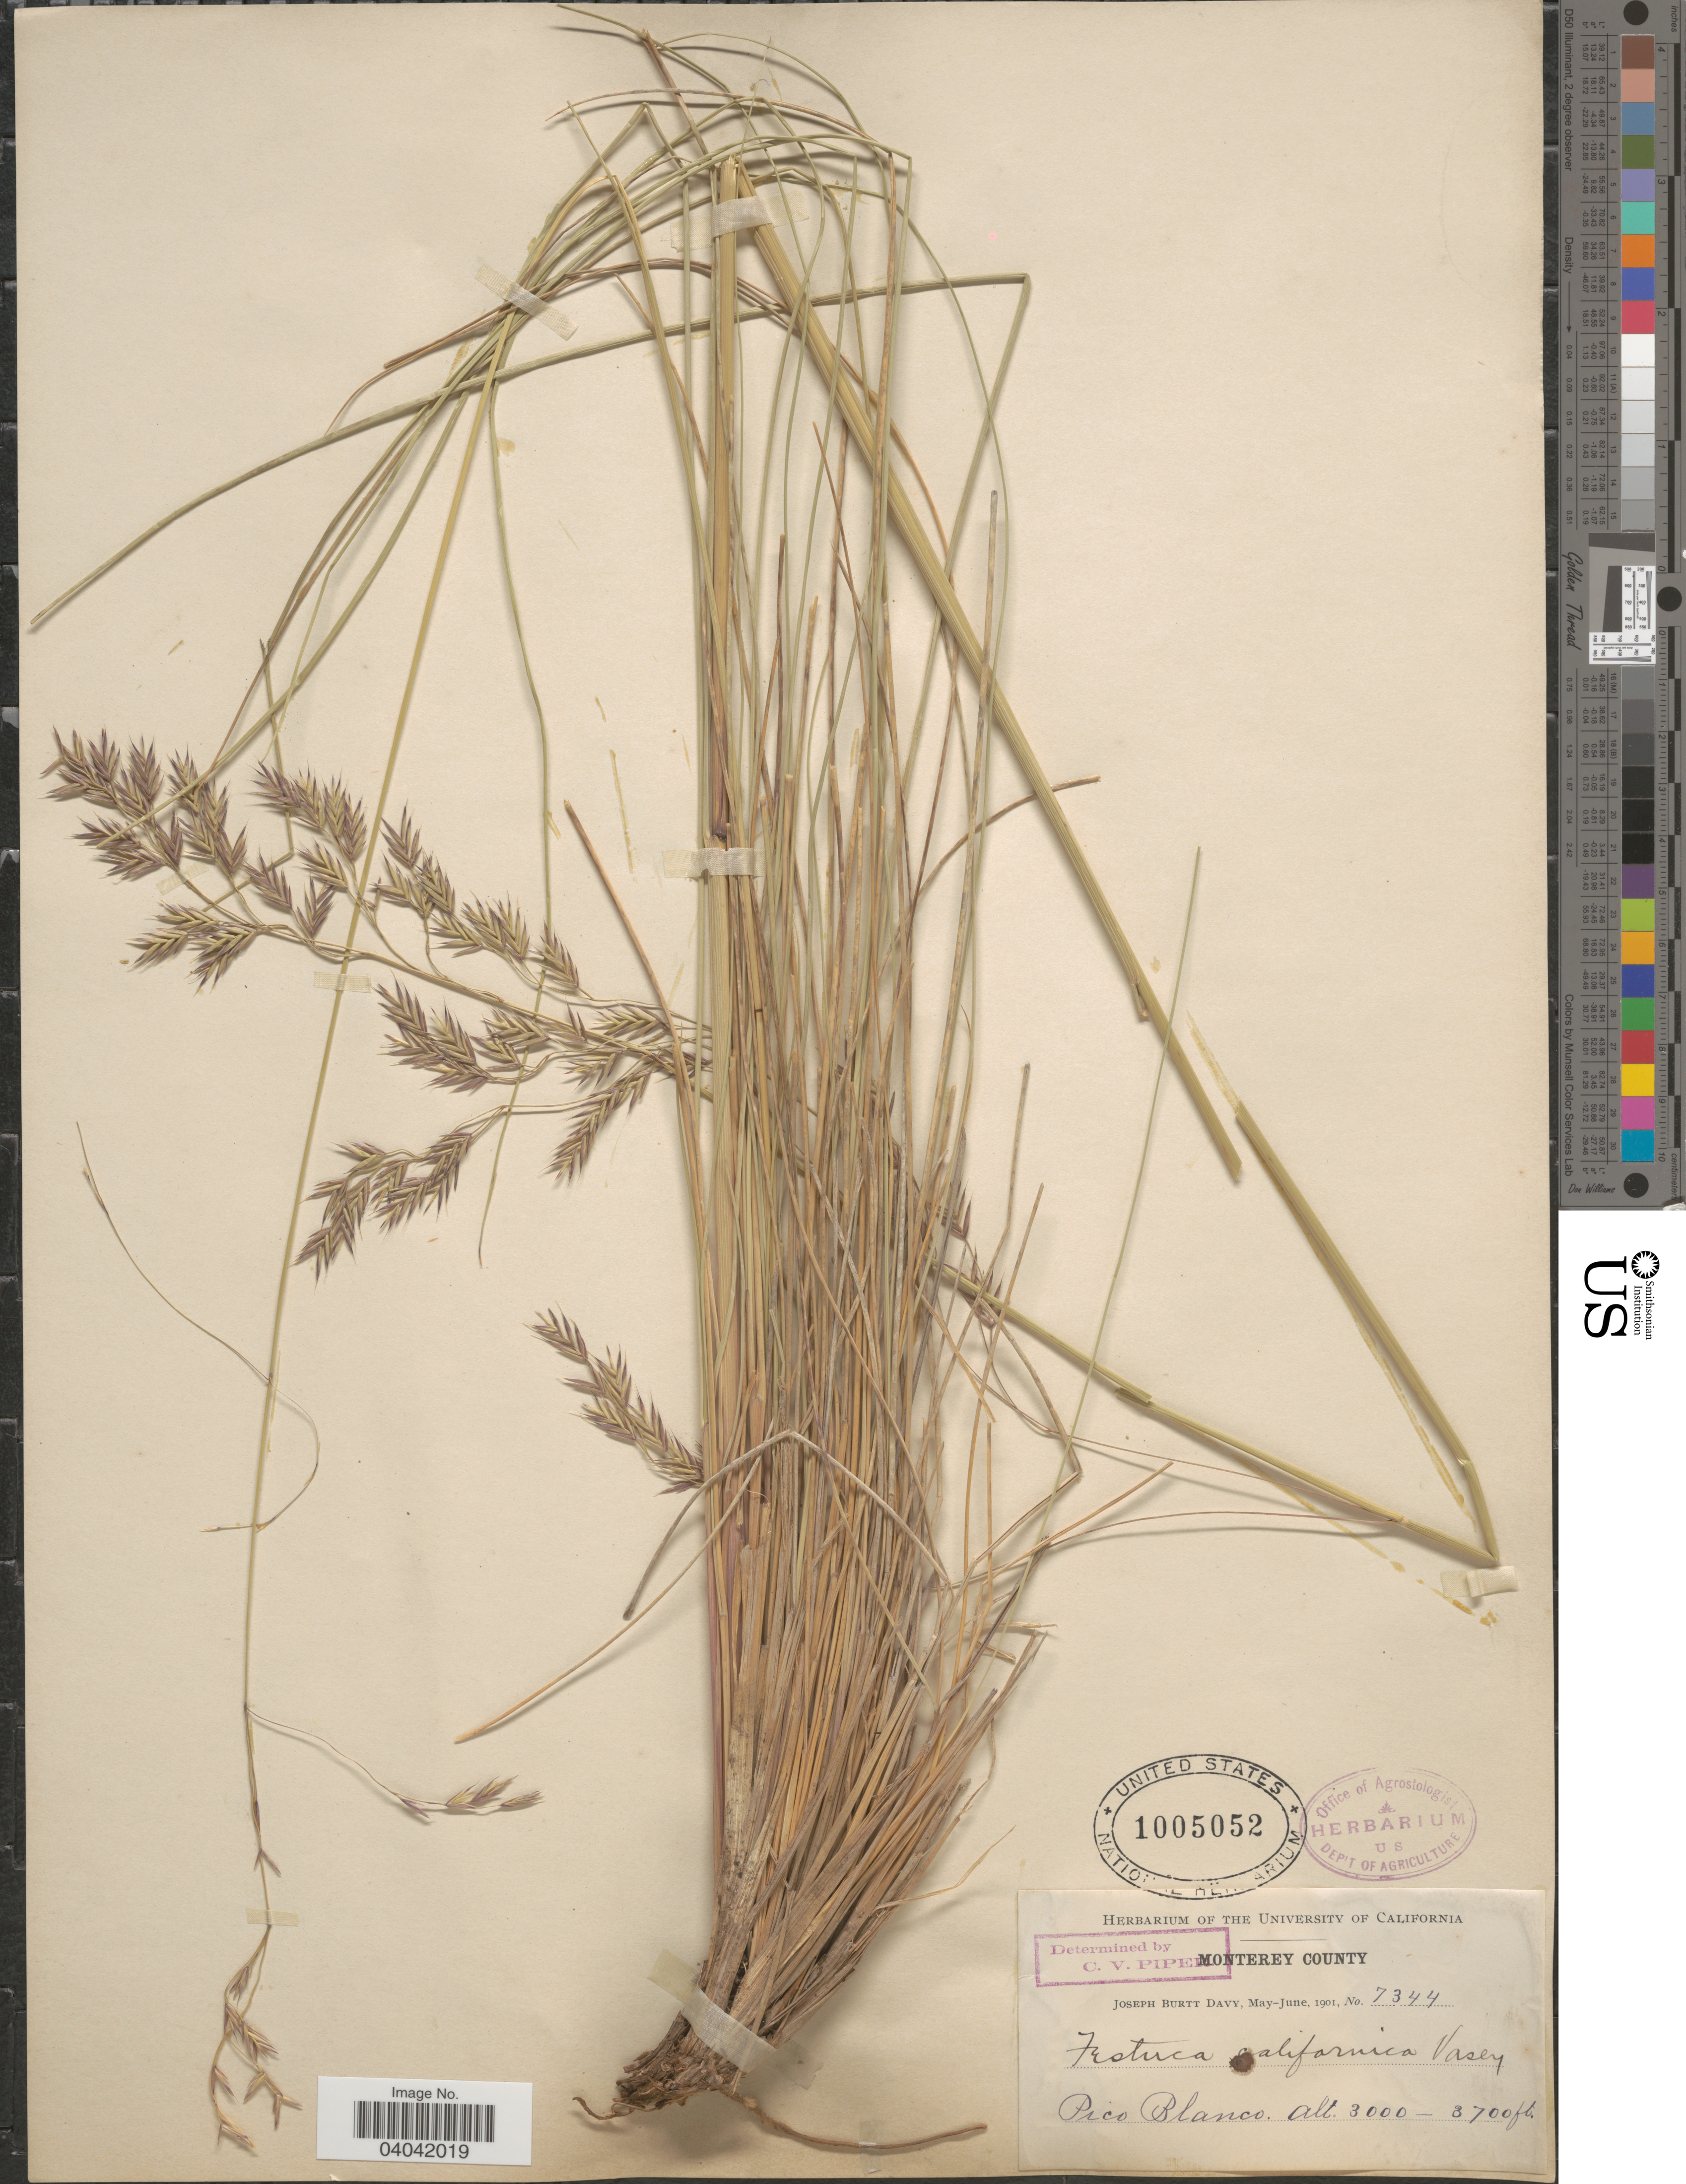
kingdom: Plantae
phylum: Tracheophyta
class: Liliopsida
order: Poales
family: Poaceae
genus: Festuca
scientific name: Festuca californica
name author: Vasey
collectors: J. Burtt Davy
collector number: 7344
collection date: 1901-05/1901-06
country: United States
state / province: California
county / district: Monterey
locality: Monterey County. Pico Blanco.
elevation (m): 914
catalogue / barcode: US 1005052